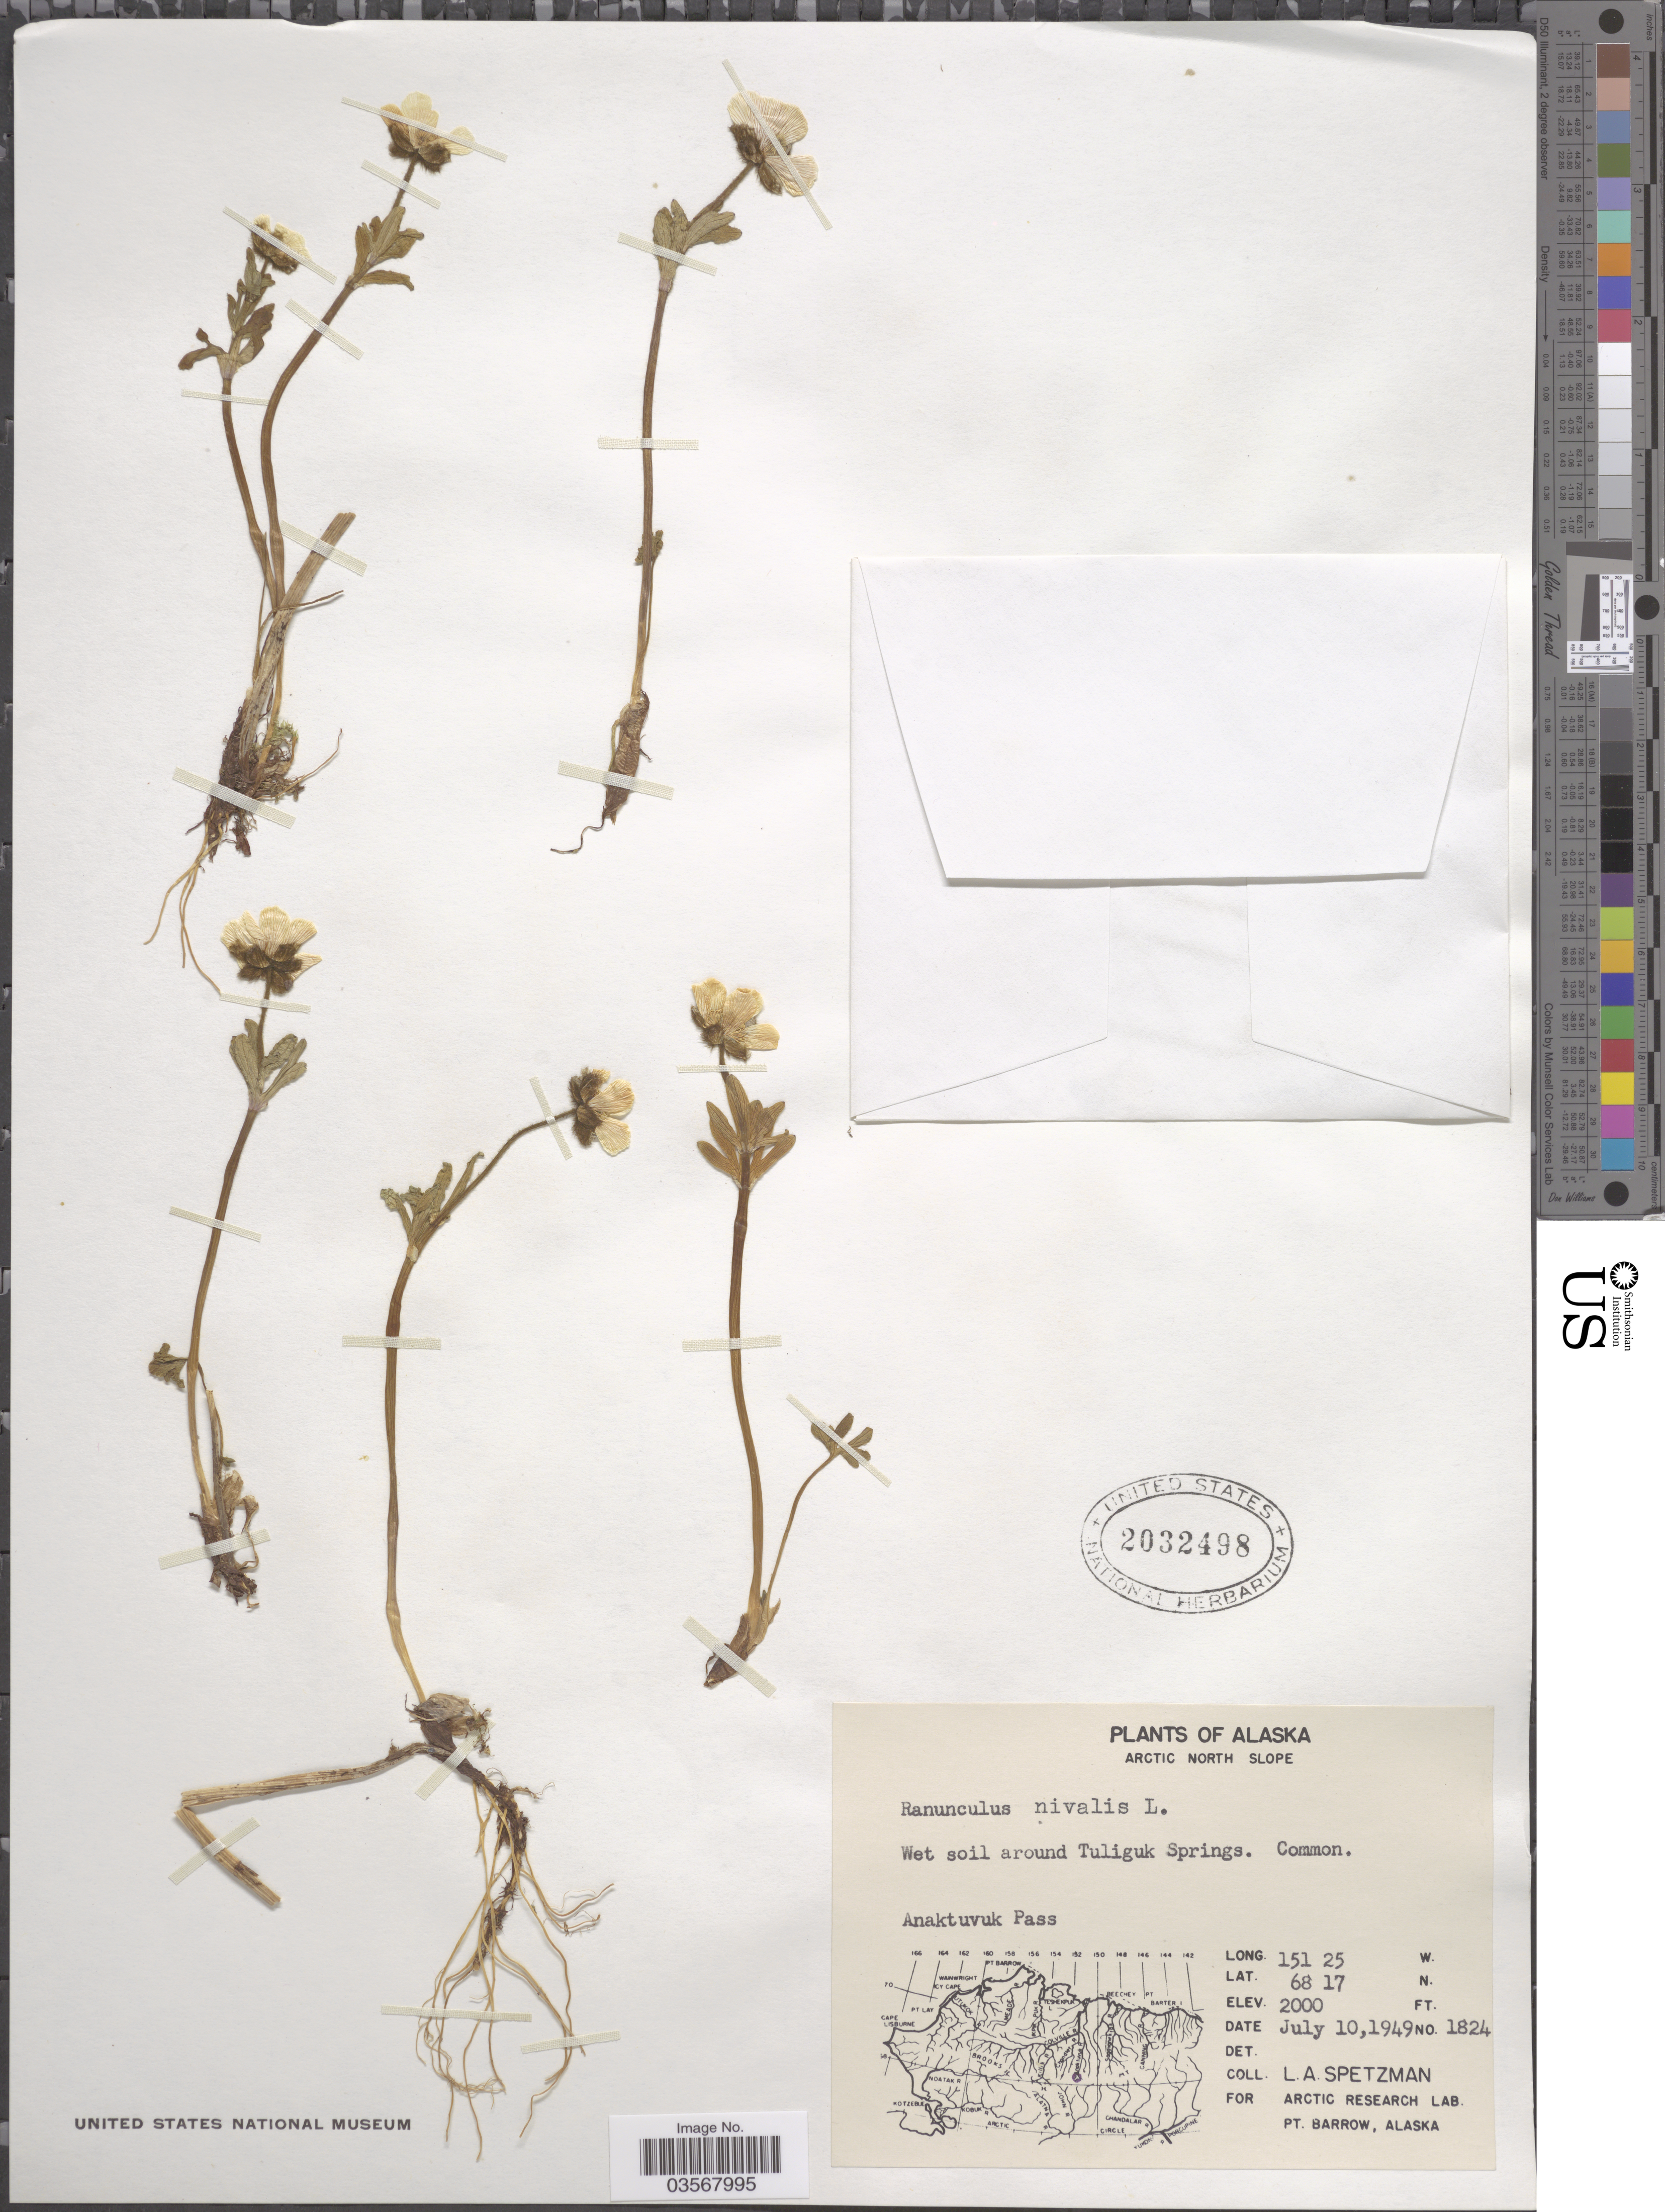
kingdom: Plantae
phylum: Tracheophyta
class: Magnoliopsida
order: Ranunculales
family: Ranunculaceae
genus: Ranunculus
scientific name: Ranunculus nivalis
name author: L.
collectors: L. Spetzman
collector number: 1824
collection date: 1949-07-10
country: United States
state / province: Alaska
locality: Arctic North Slope. Wet soil around Tuliguk Springs. Common. Anaktuvuk Pass.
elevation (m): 610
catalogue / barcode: US 2032498